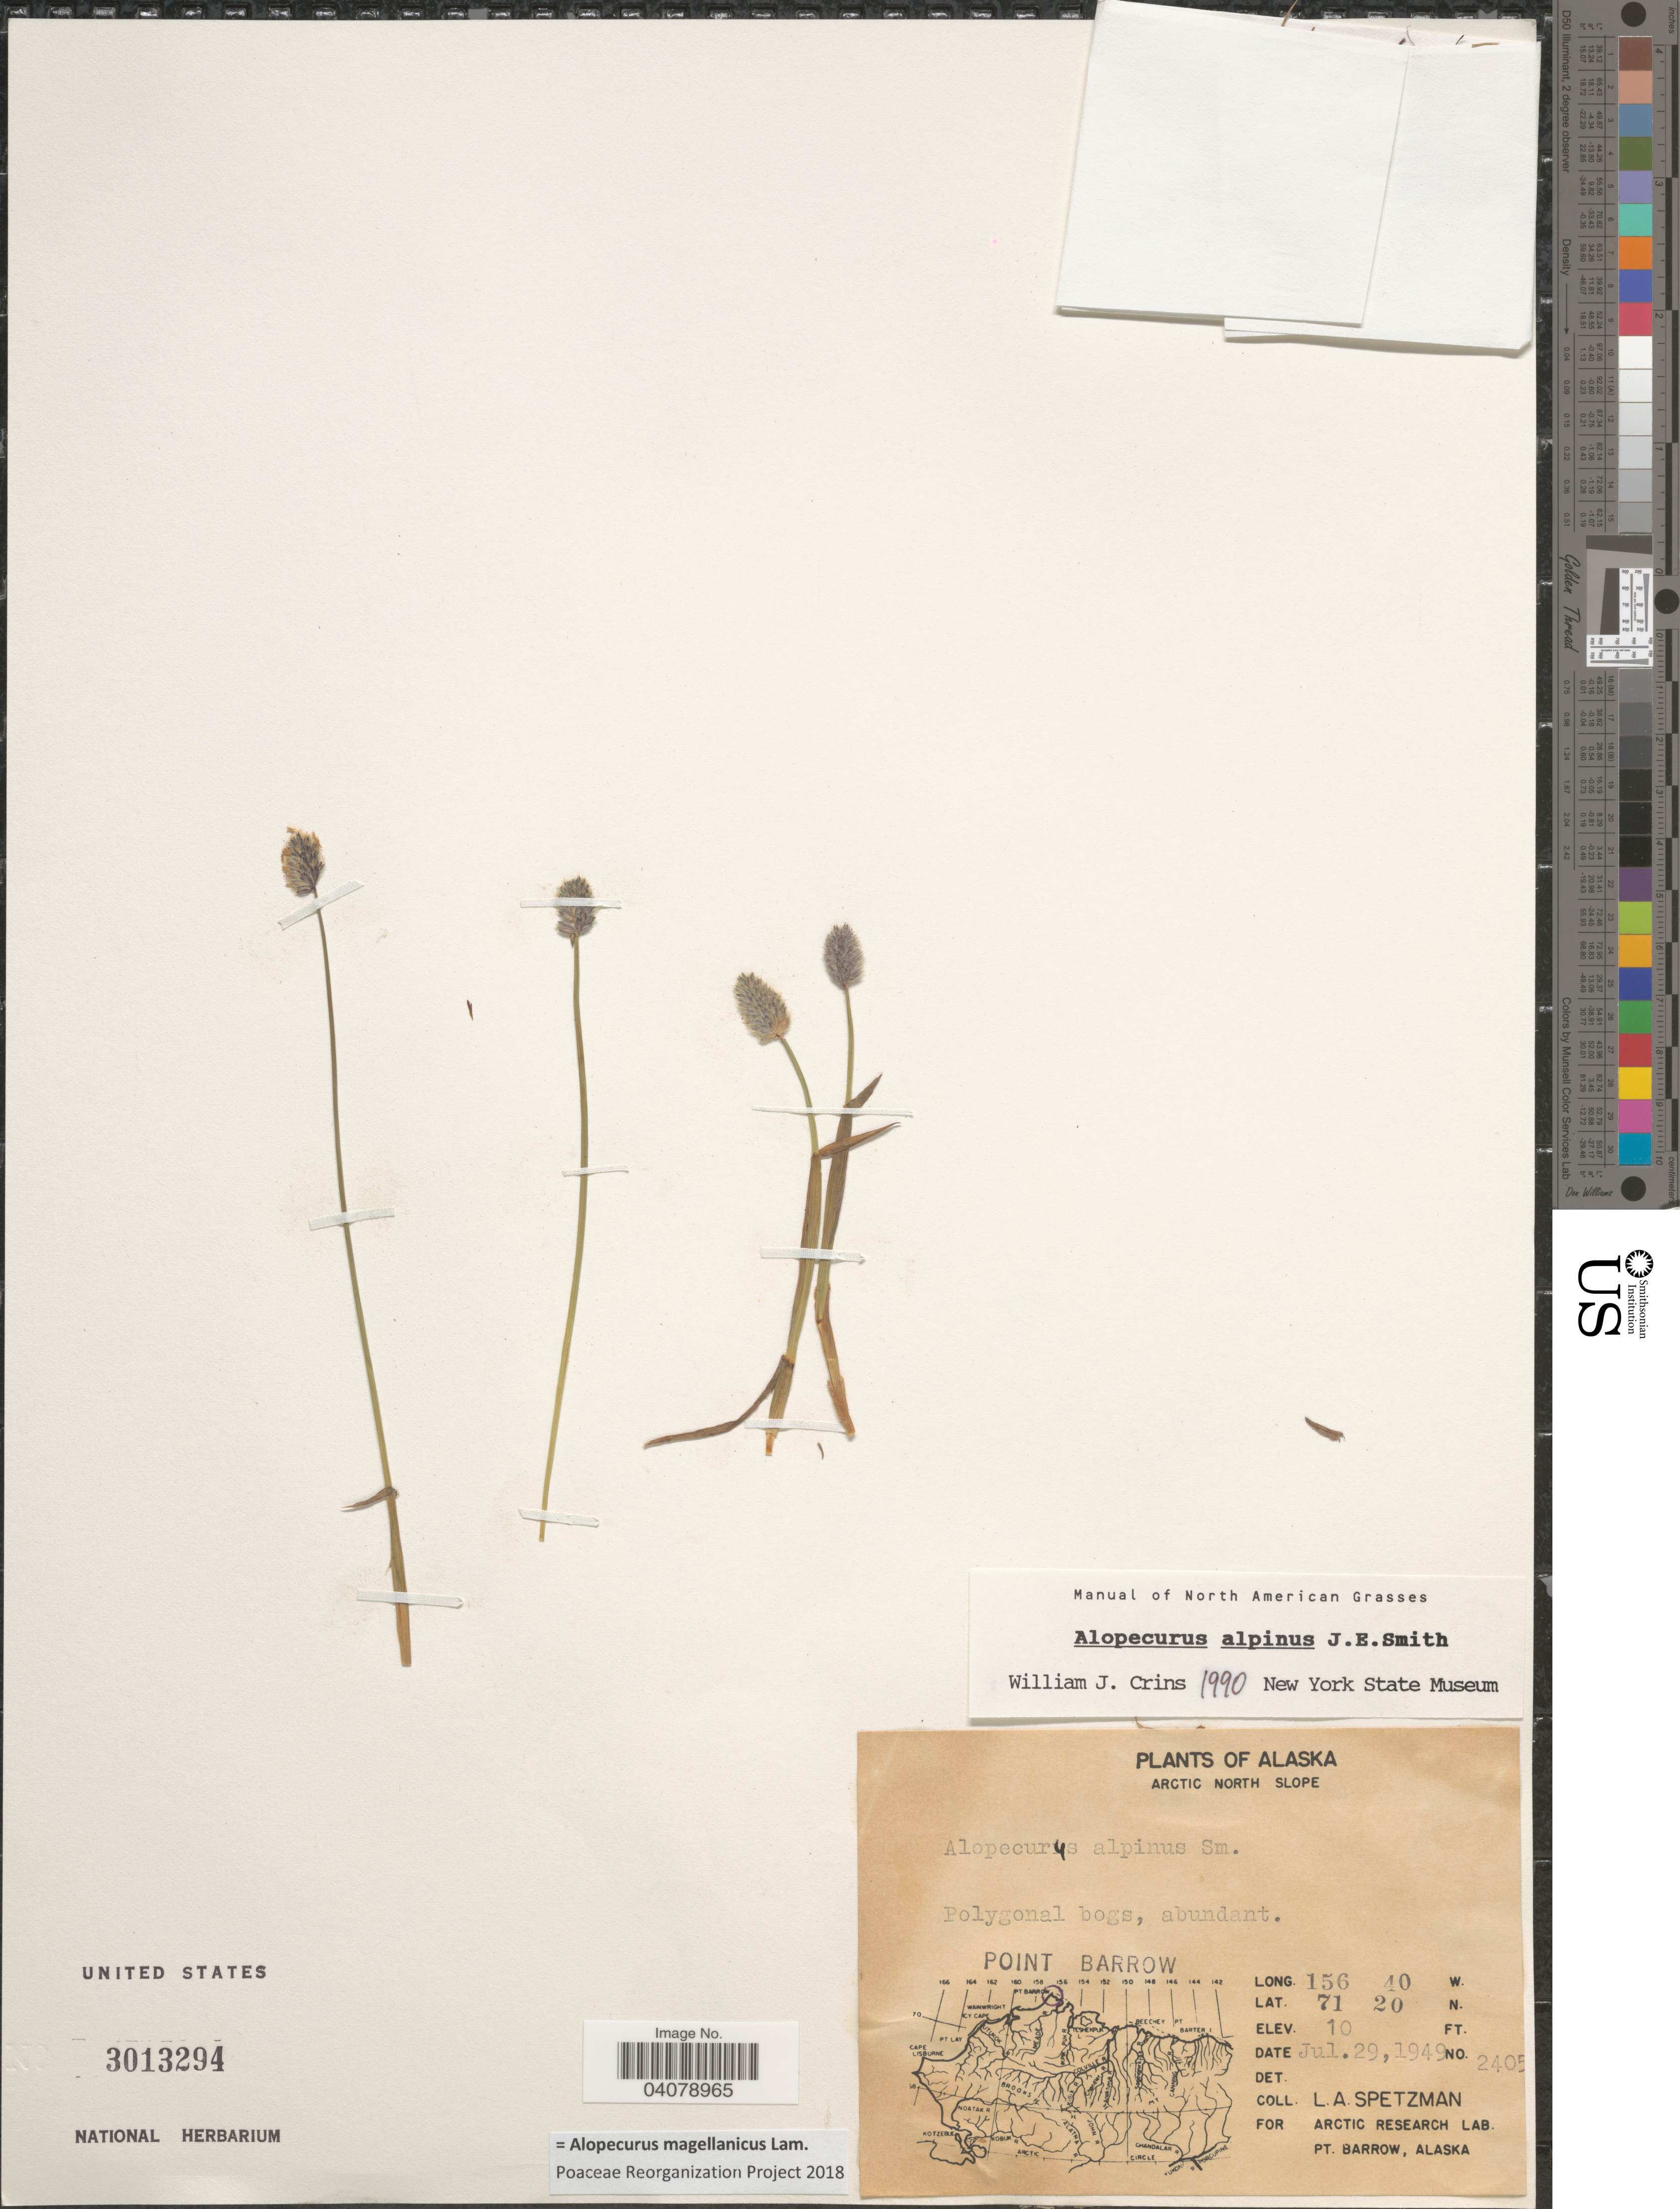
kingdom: Plantae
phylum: Tracheophyta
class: Liliopsida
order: Poales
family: Poaceae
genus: Alopecurus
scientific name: Alopecurus magellanicus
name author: Lam.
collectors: L. Spetzman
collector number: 2405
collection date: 1949-07-29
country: United States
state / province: Alaska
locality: Arctic North Slope. Point Barrow.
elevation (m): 3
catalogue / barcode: US 3013294